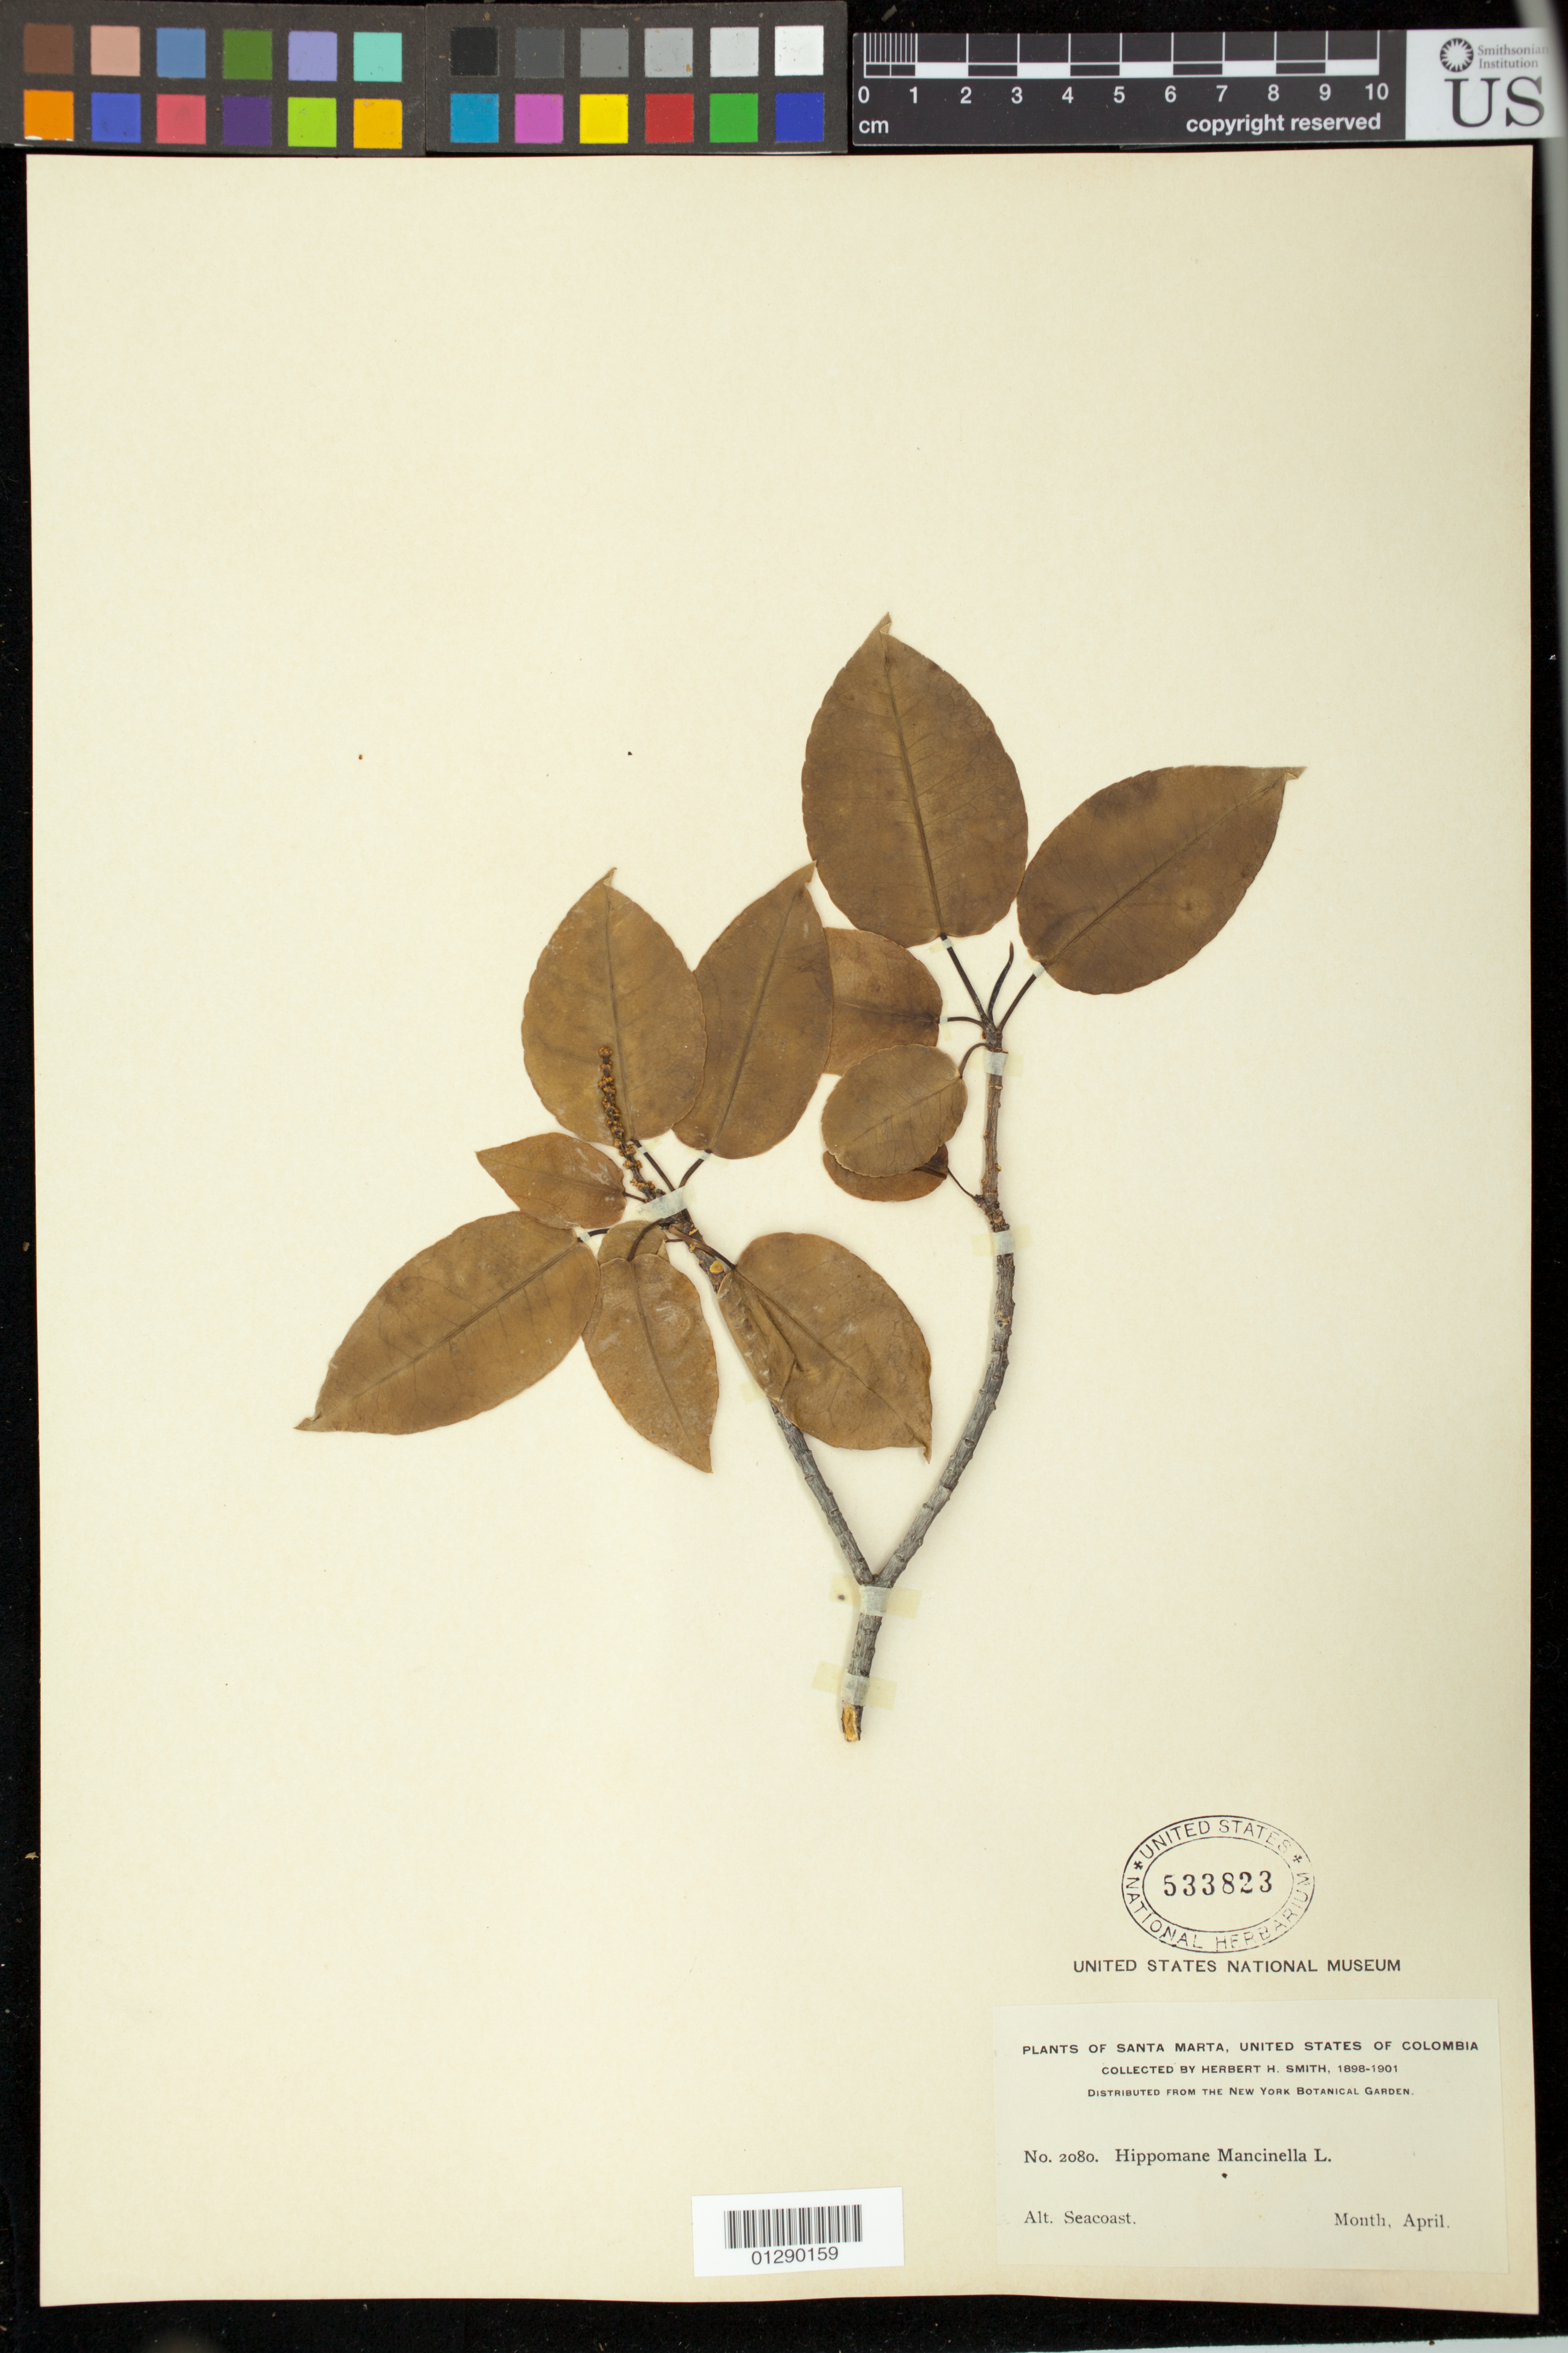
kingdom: Plantae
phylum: Tracheophyta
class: Magnoliopsida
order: Malpighiales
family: Euphorbiaceae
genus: Hippomane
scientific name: Hippomane mancinella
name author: L.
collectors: H. H. Smith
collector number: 2080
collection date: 1898-04/1901-04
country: Colombia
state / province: Magdalena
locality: seacoast, Santa Marta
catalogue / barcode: US 533823